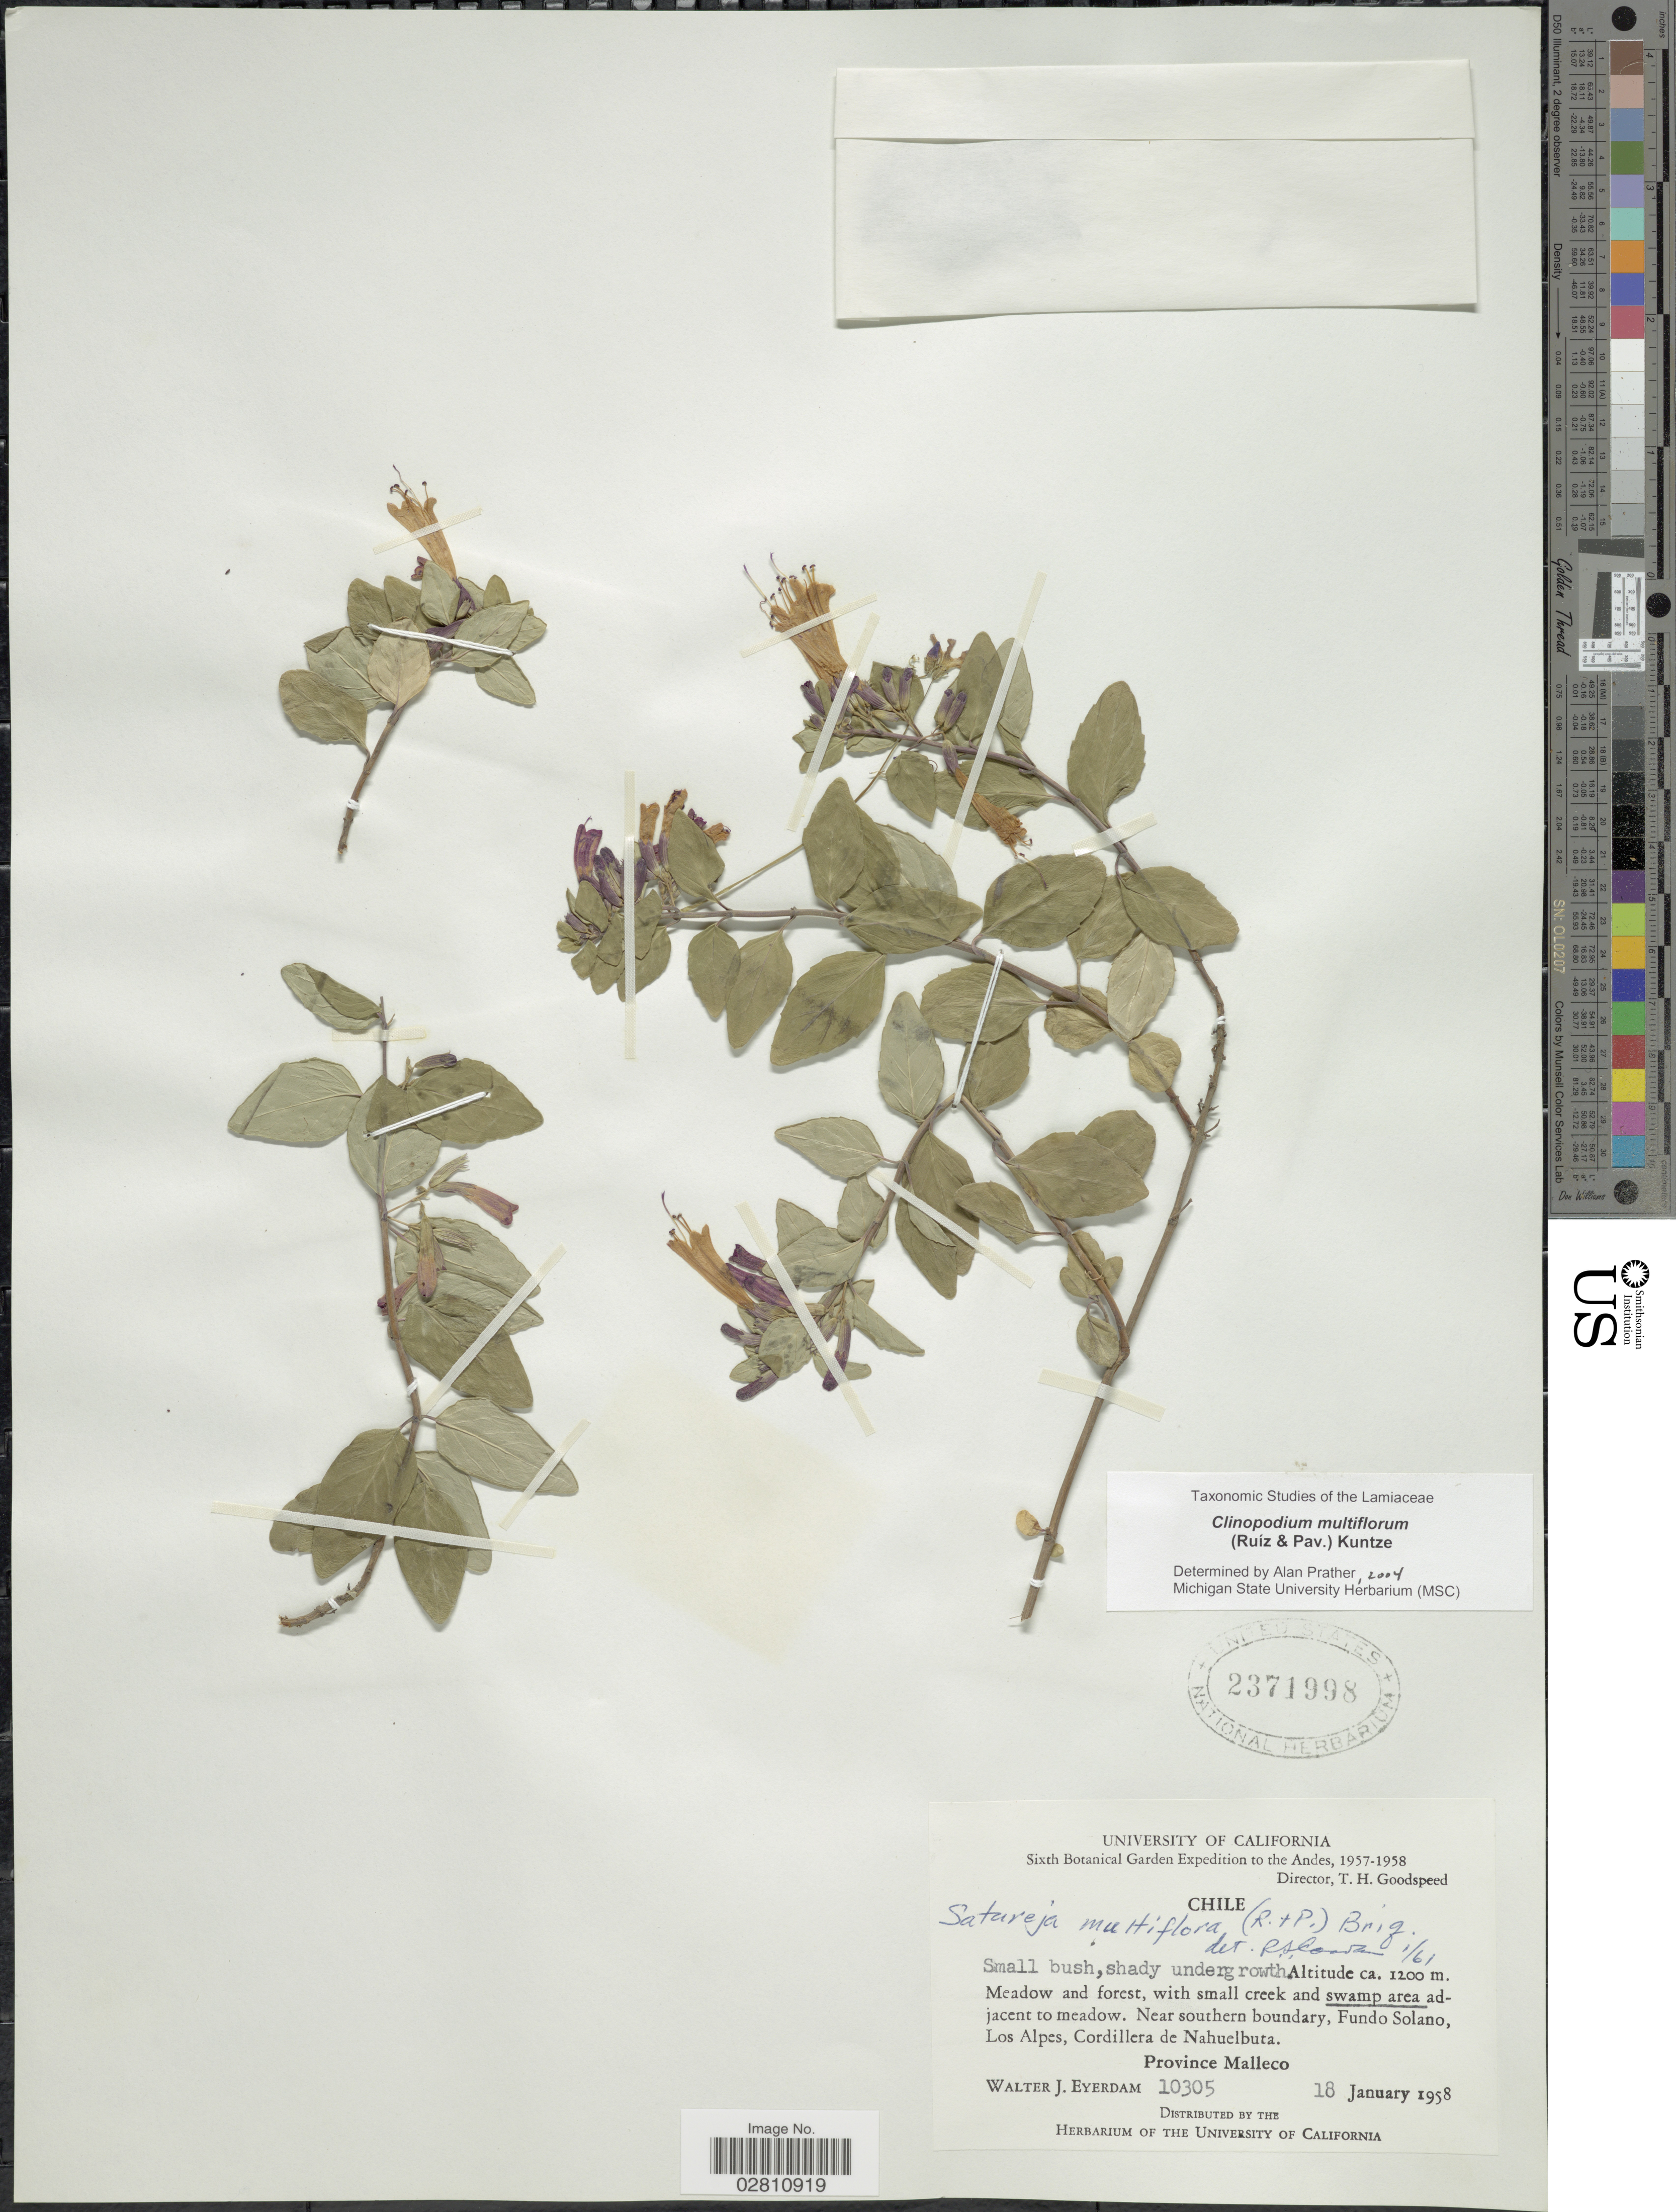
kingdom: Plantae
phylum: Tracheophyta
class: Magnoliopsida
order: Lamiales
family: Lamiaceae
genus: Clinopodium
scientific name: Clinopodium multiflorum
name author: (Ruiz & Pav.) Kuntze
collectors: W. J. Eyerdam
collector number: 10305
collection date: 1958-01-18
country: Chile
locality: The Andes, Near southern boundary, Fundo Solano, Los Alpes, Cordillera de Nahuelbuta, Province Malleco.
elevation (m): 1200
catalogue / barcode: US 2371998